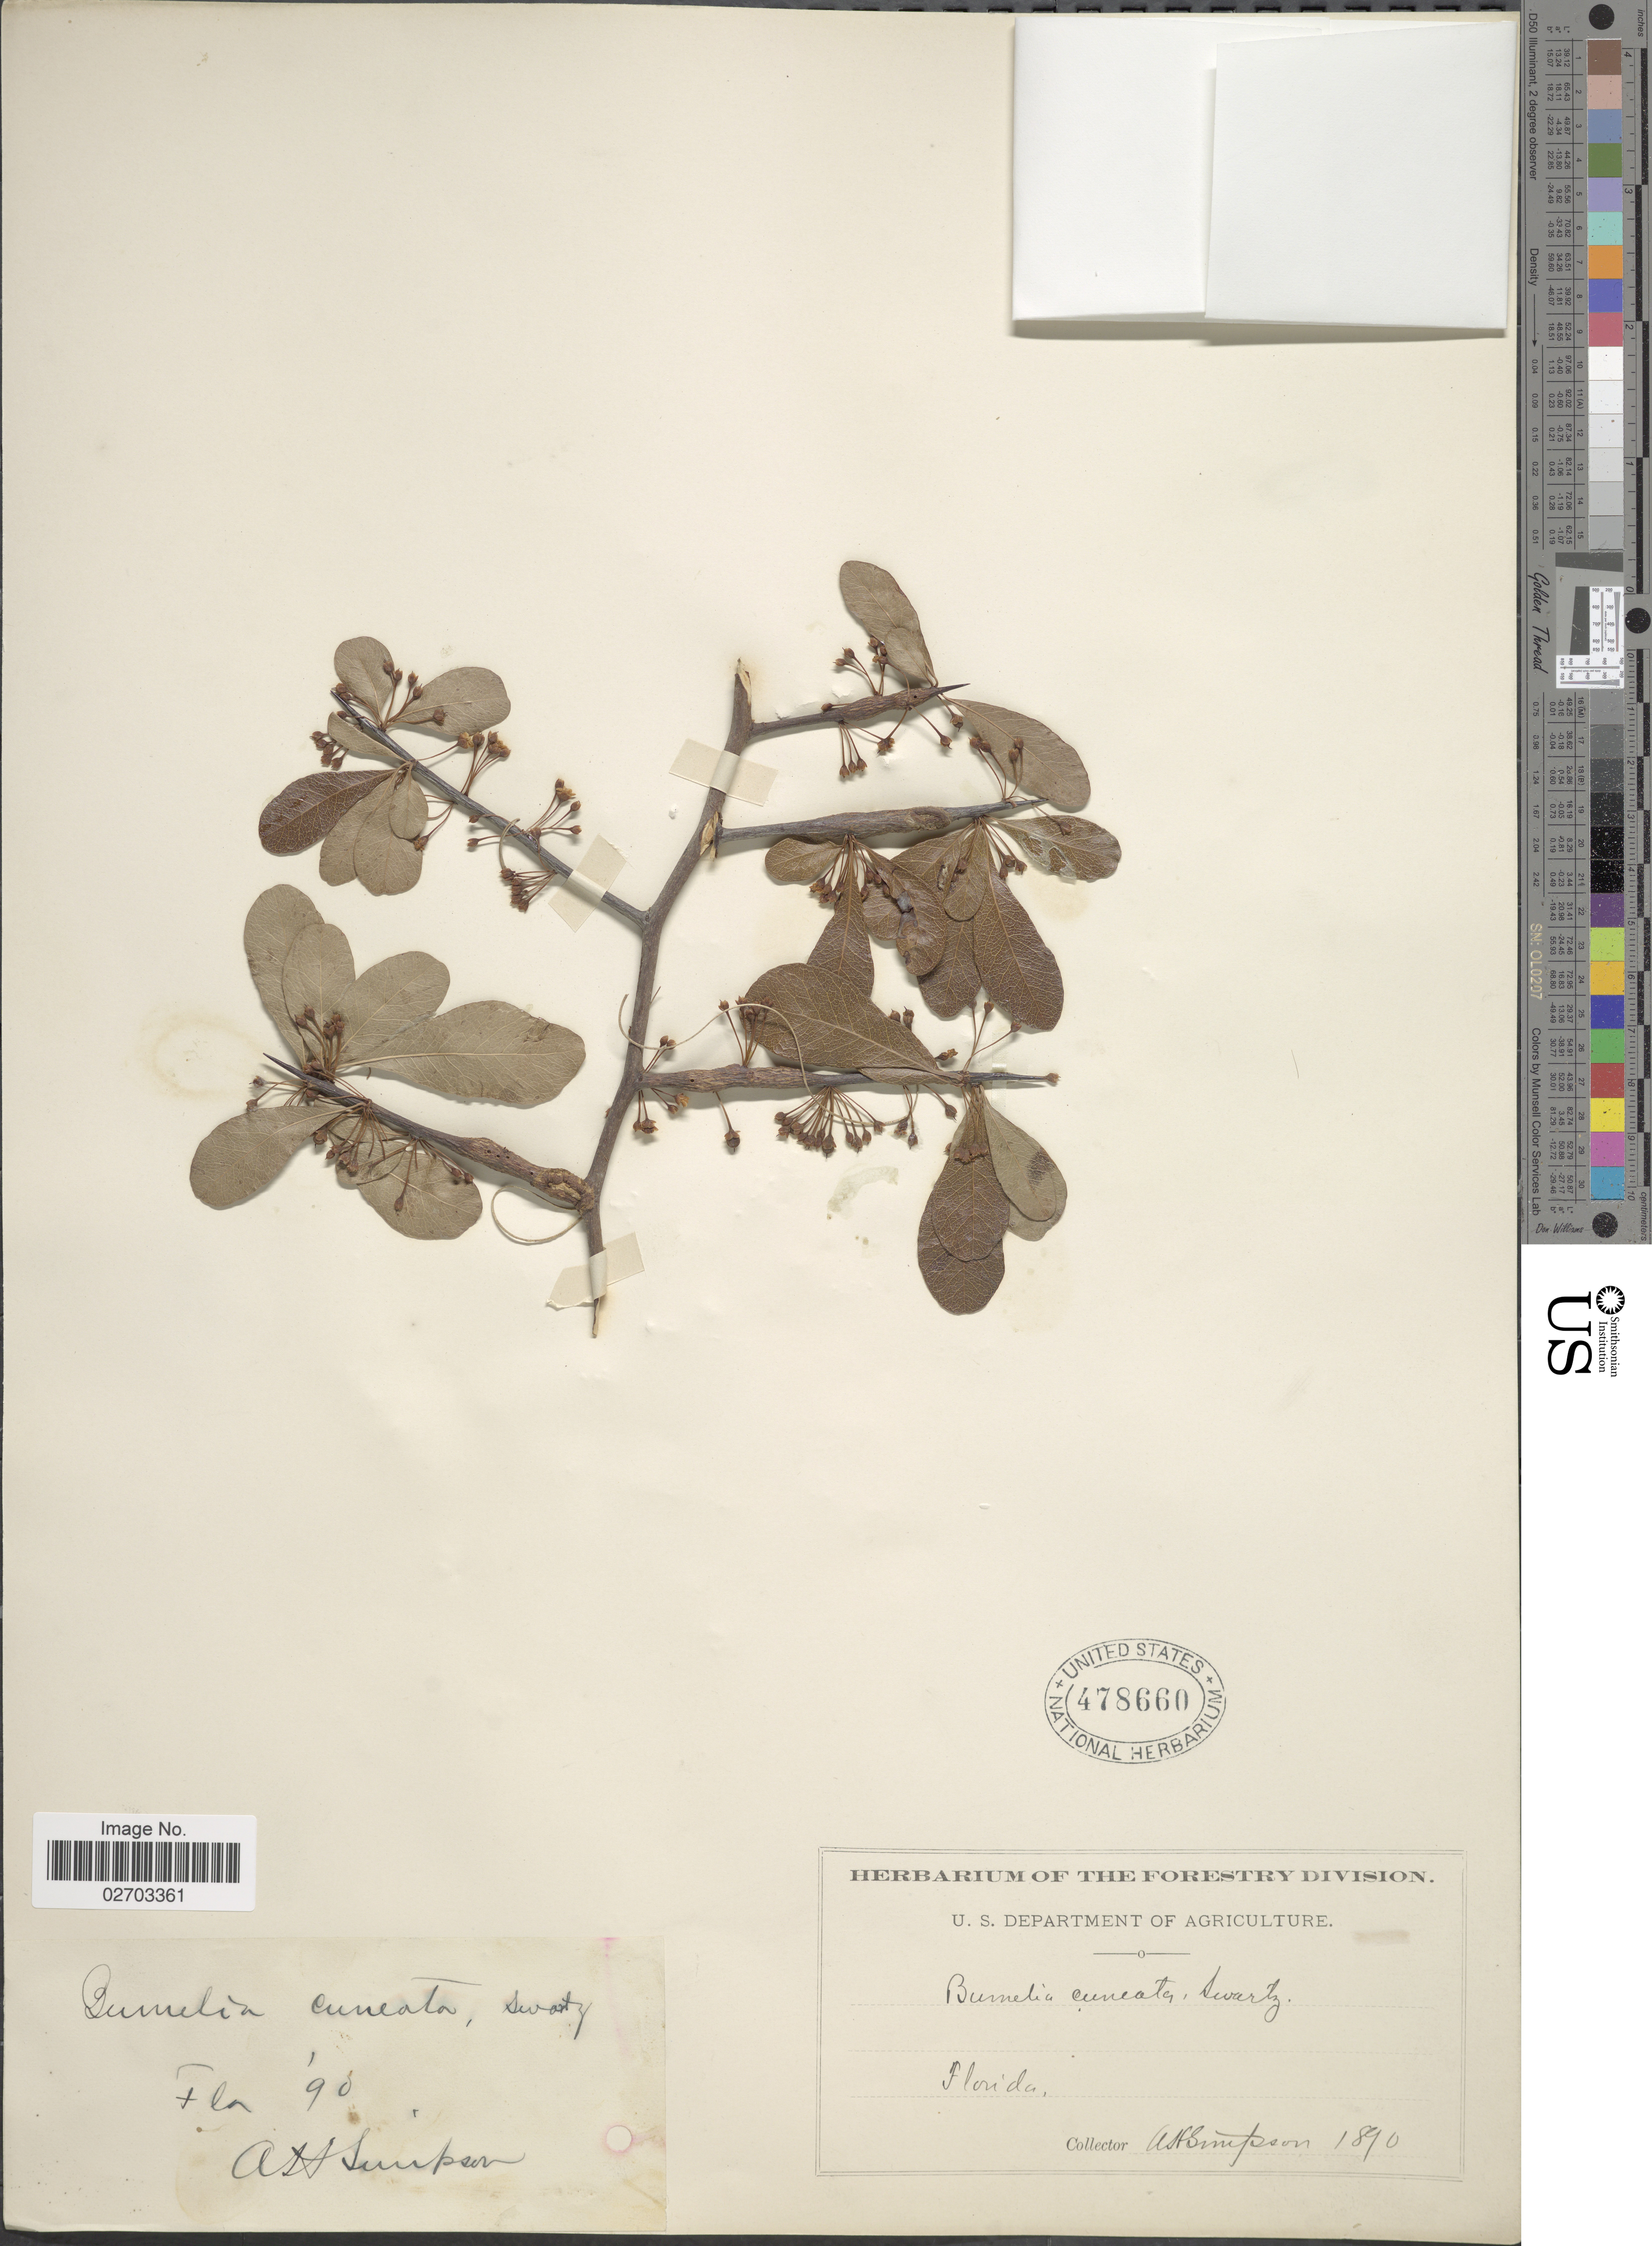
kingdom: Plantae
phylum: Tracheophyta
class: Magnoliopsida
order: Ericales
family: Sapotaceae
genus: Sideroxylon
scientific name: Sideroxylon reclinatum Michx. subsp. reclinatum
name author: Michx.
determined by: Strong, Mark T., (BOT), Smithsonian Institution - National Museum of Natural History (UNITED STATES)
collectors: A. Simpson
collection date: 1890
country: United States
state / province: Florida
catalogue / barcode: US 478660